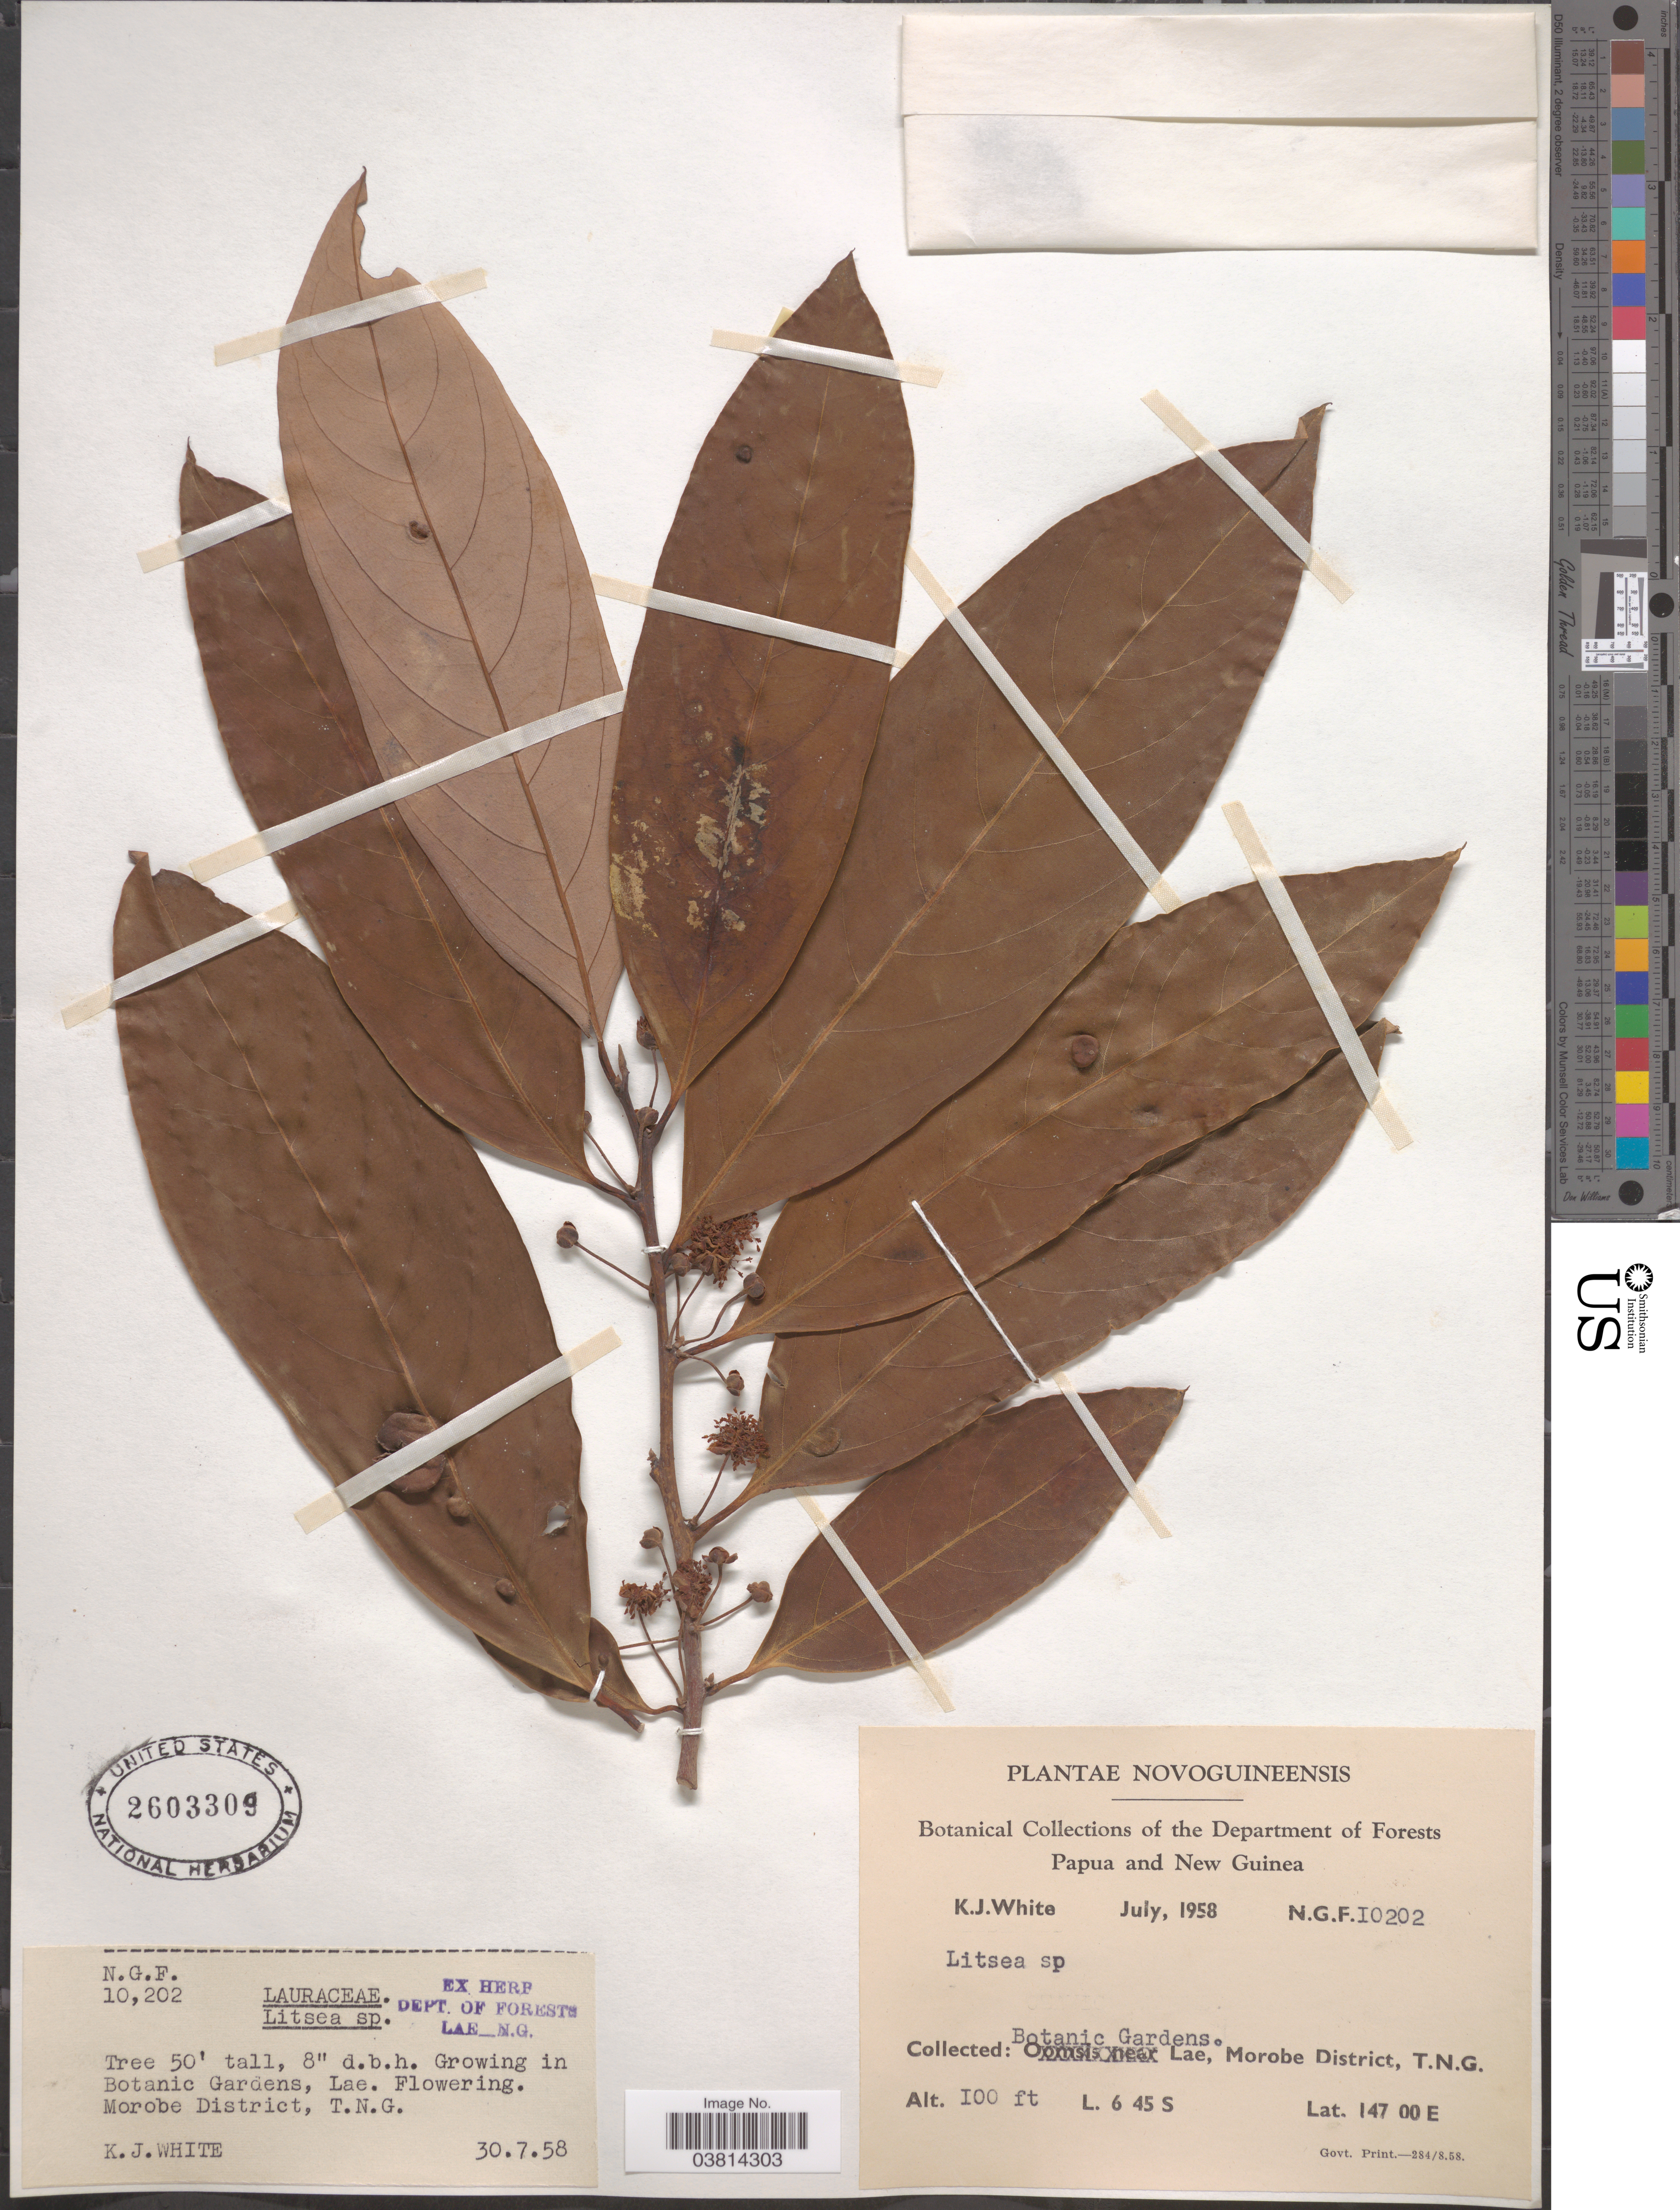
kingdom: Plantae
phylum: Tracheophyta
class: Magnoliopsida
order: Laurales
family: Lauraceae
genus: Litsea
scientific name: Litsea sp.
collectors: K. J. White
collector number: N.G.F.10202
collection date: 1958-07-30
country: Papua New Guinea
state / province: Morobe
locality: Novoguineensis. Botanic Gardens. Lae, Morobe District, T.N.G.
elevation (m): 30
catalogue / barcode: US 2603309